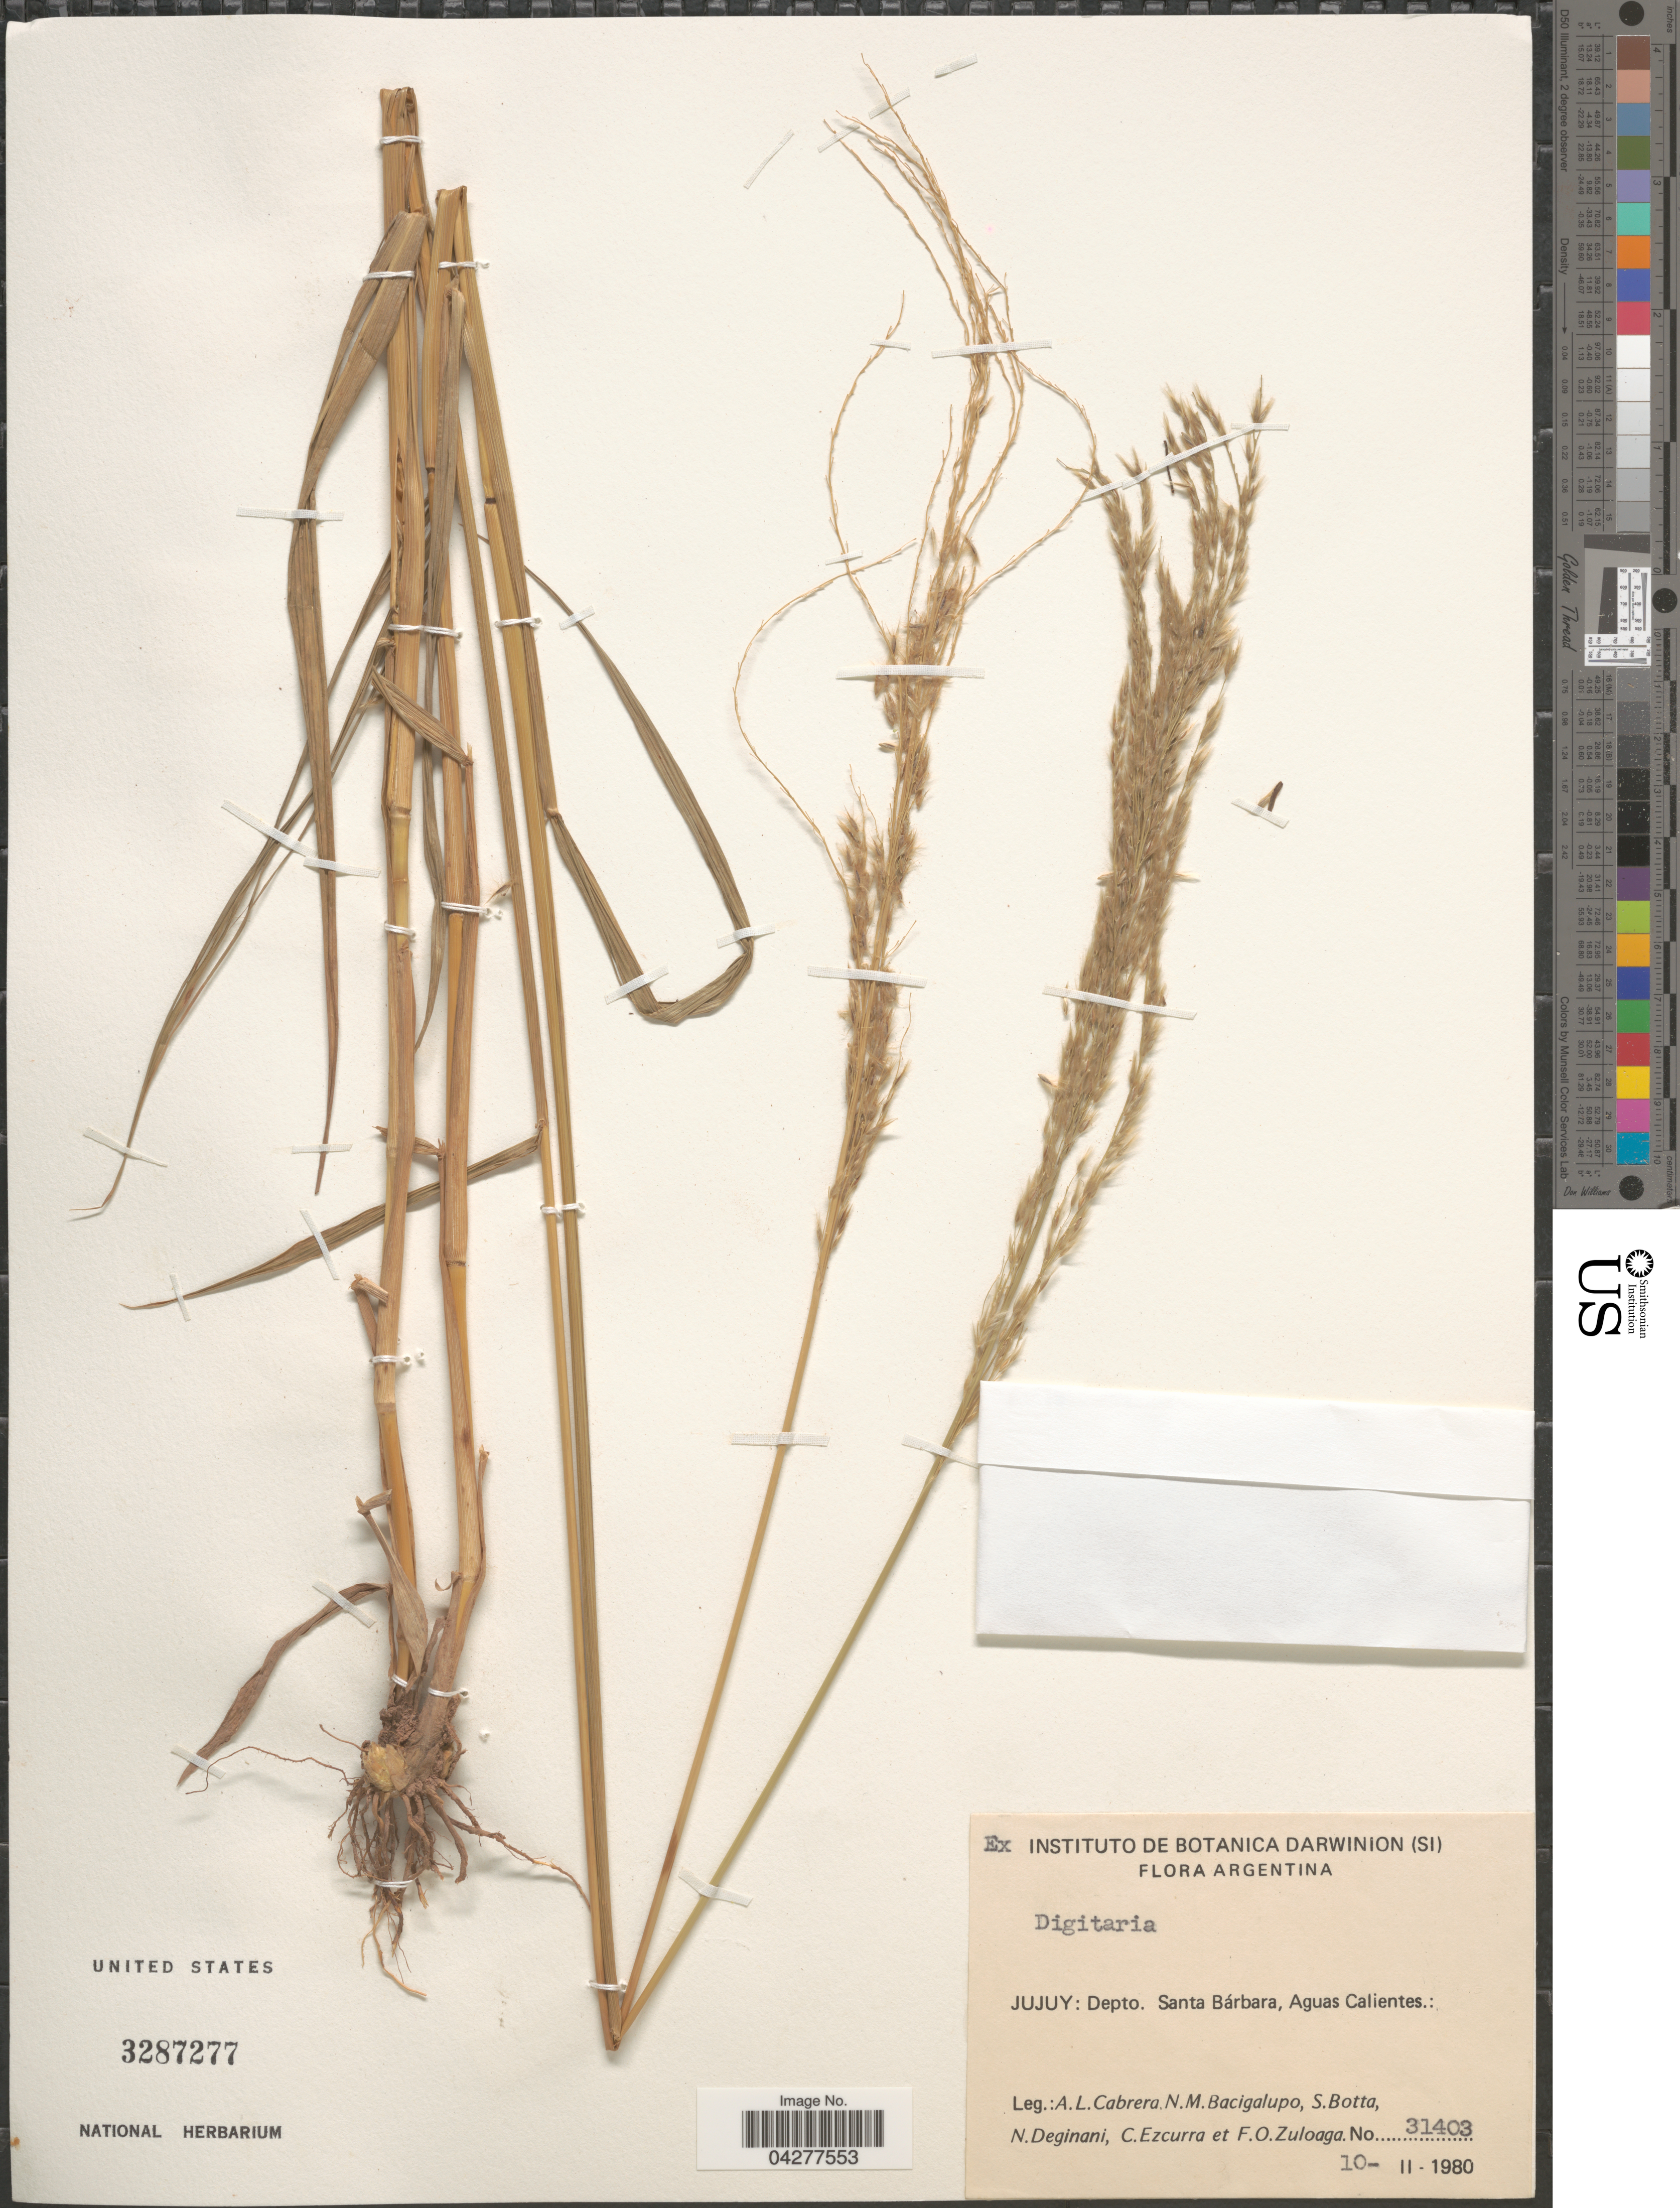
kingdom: Plantae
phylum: Tracheophyta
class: Liliopsida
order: Poales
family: Poaceae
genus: Digitaria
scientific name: Digitaria sp.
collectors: A. L. Cabrera, N. M. Bacigalupo, S. Botta, N. Deginani & et al.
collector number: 31403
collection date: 1980-02-10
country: Argentina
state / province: Jujuy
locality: Depto. Santa Bárbara, Aguas Calientes.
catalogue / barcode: US 3287277